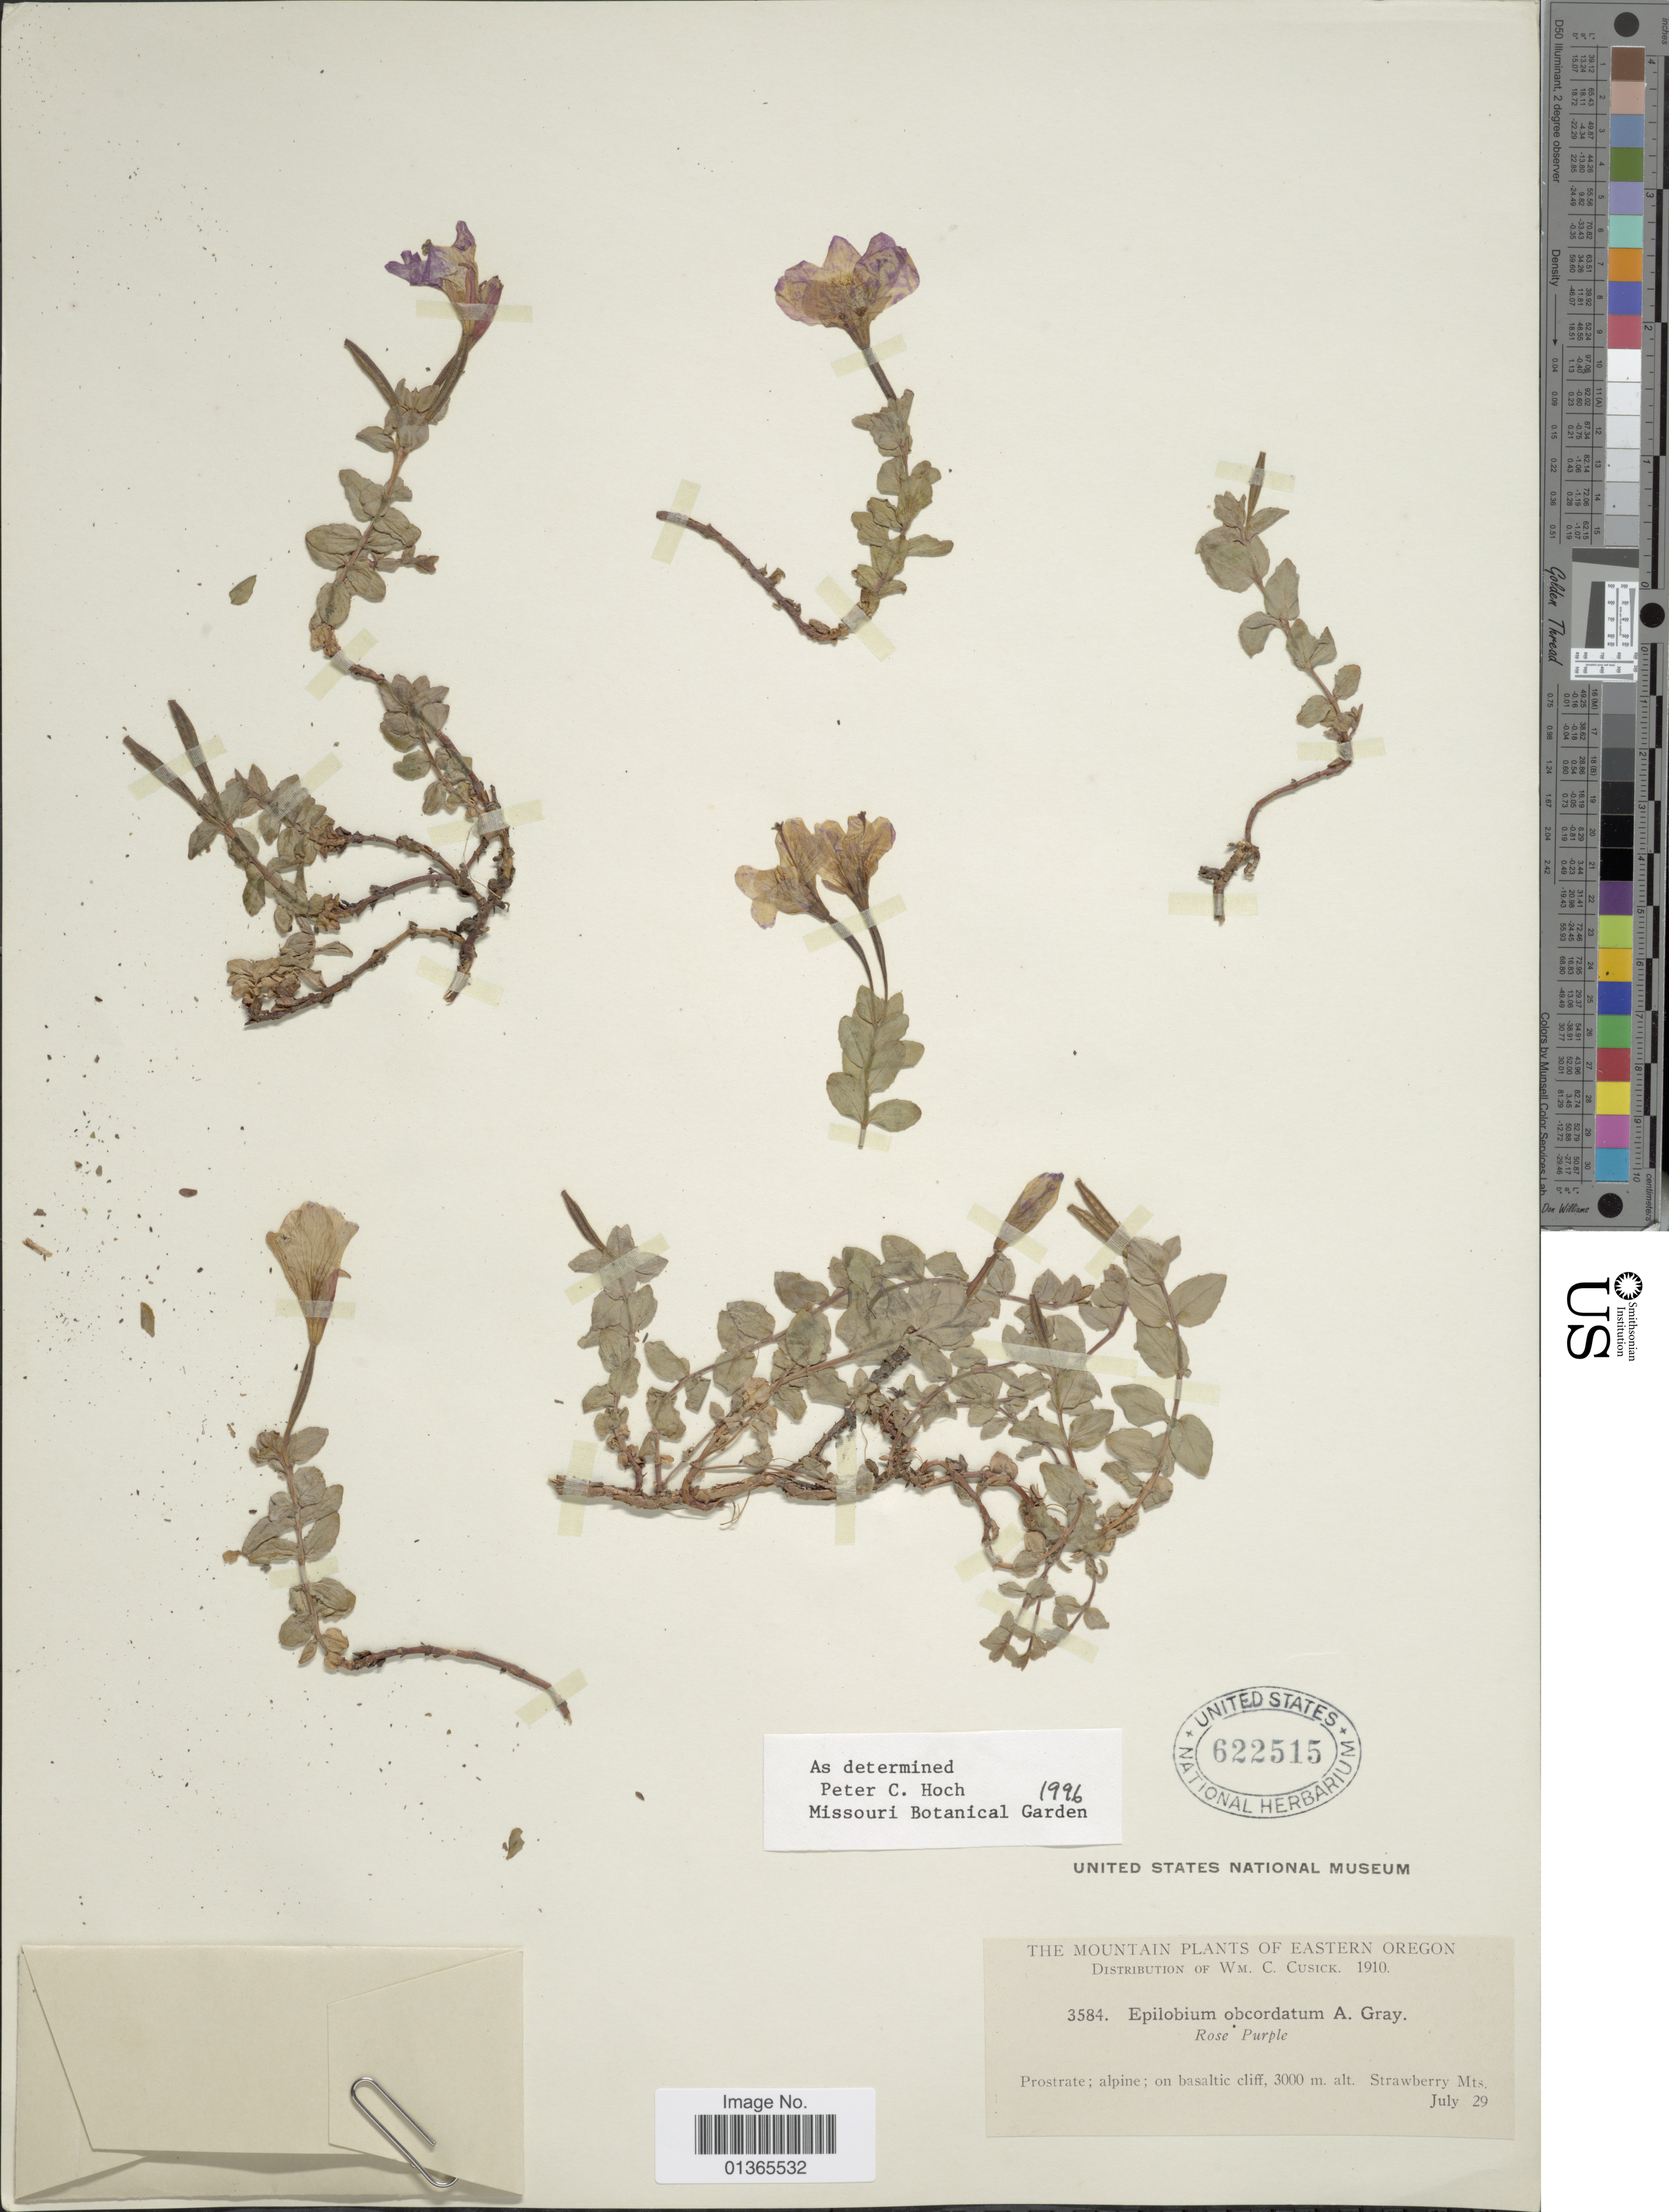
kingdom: Plantae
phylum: Tracheophyta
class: Magnoliopsida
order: Myrtales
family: Onagraceae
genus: Epilobium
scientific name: Epilobium obcordatum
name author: A. Gray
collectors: W. C. Cusick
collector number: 3584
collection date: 1910-07-29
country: United States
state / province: Oregon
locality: The mountain plants of Eastern Oregon. Strawberry Mts.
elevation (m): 3000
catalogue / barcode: US 622515